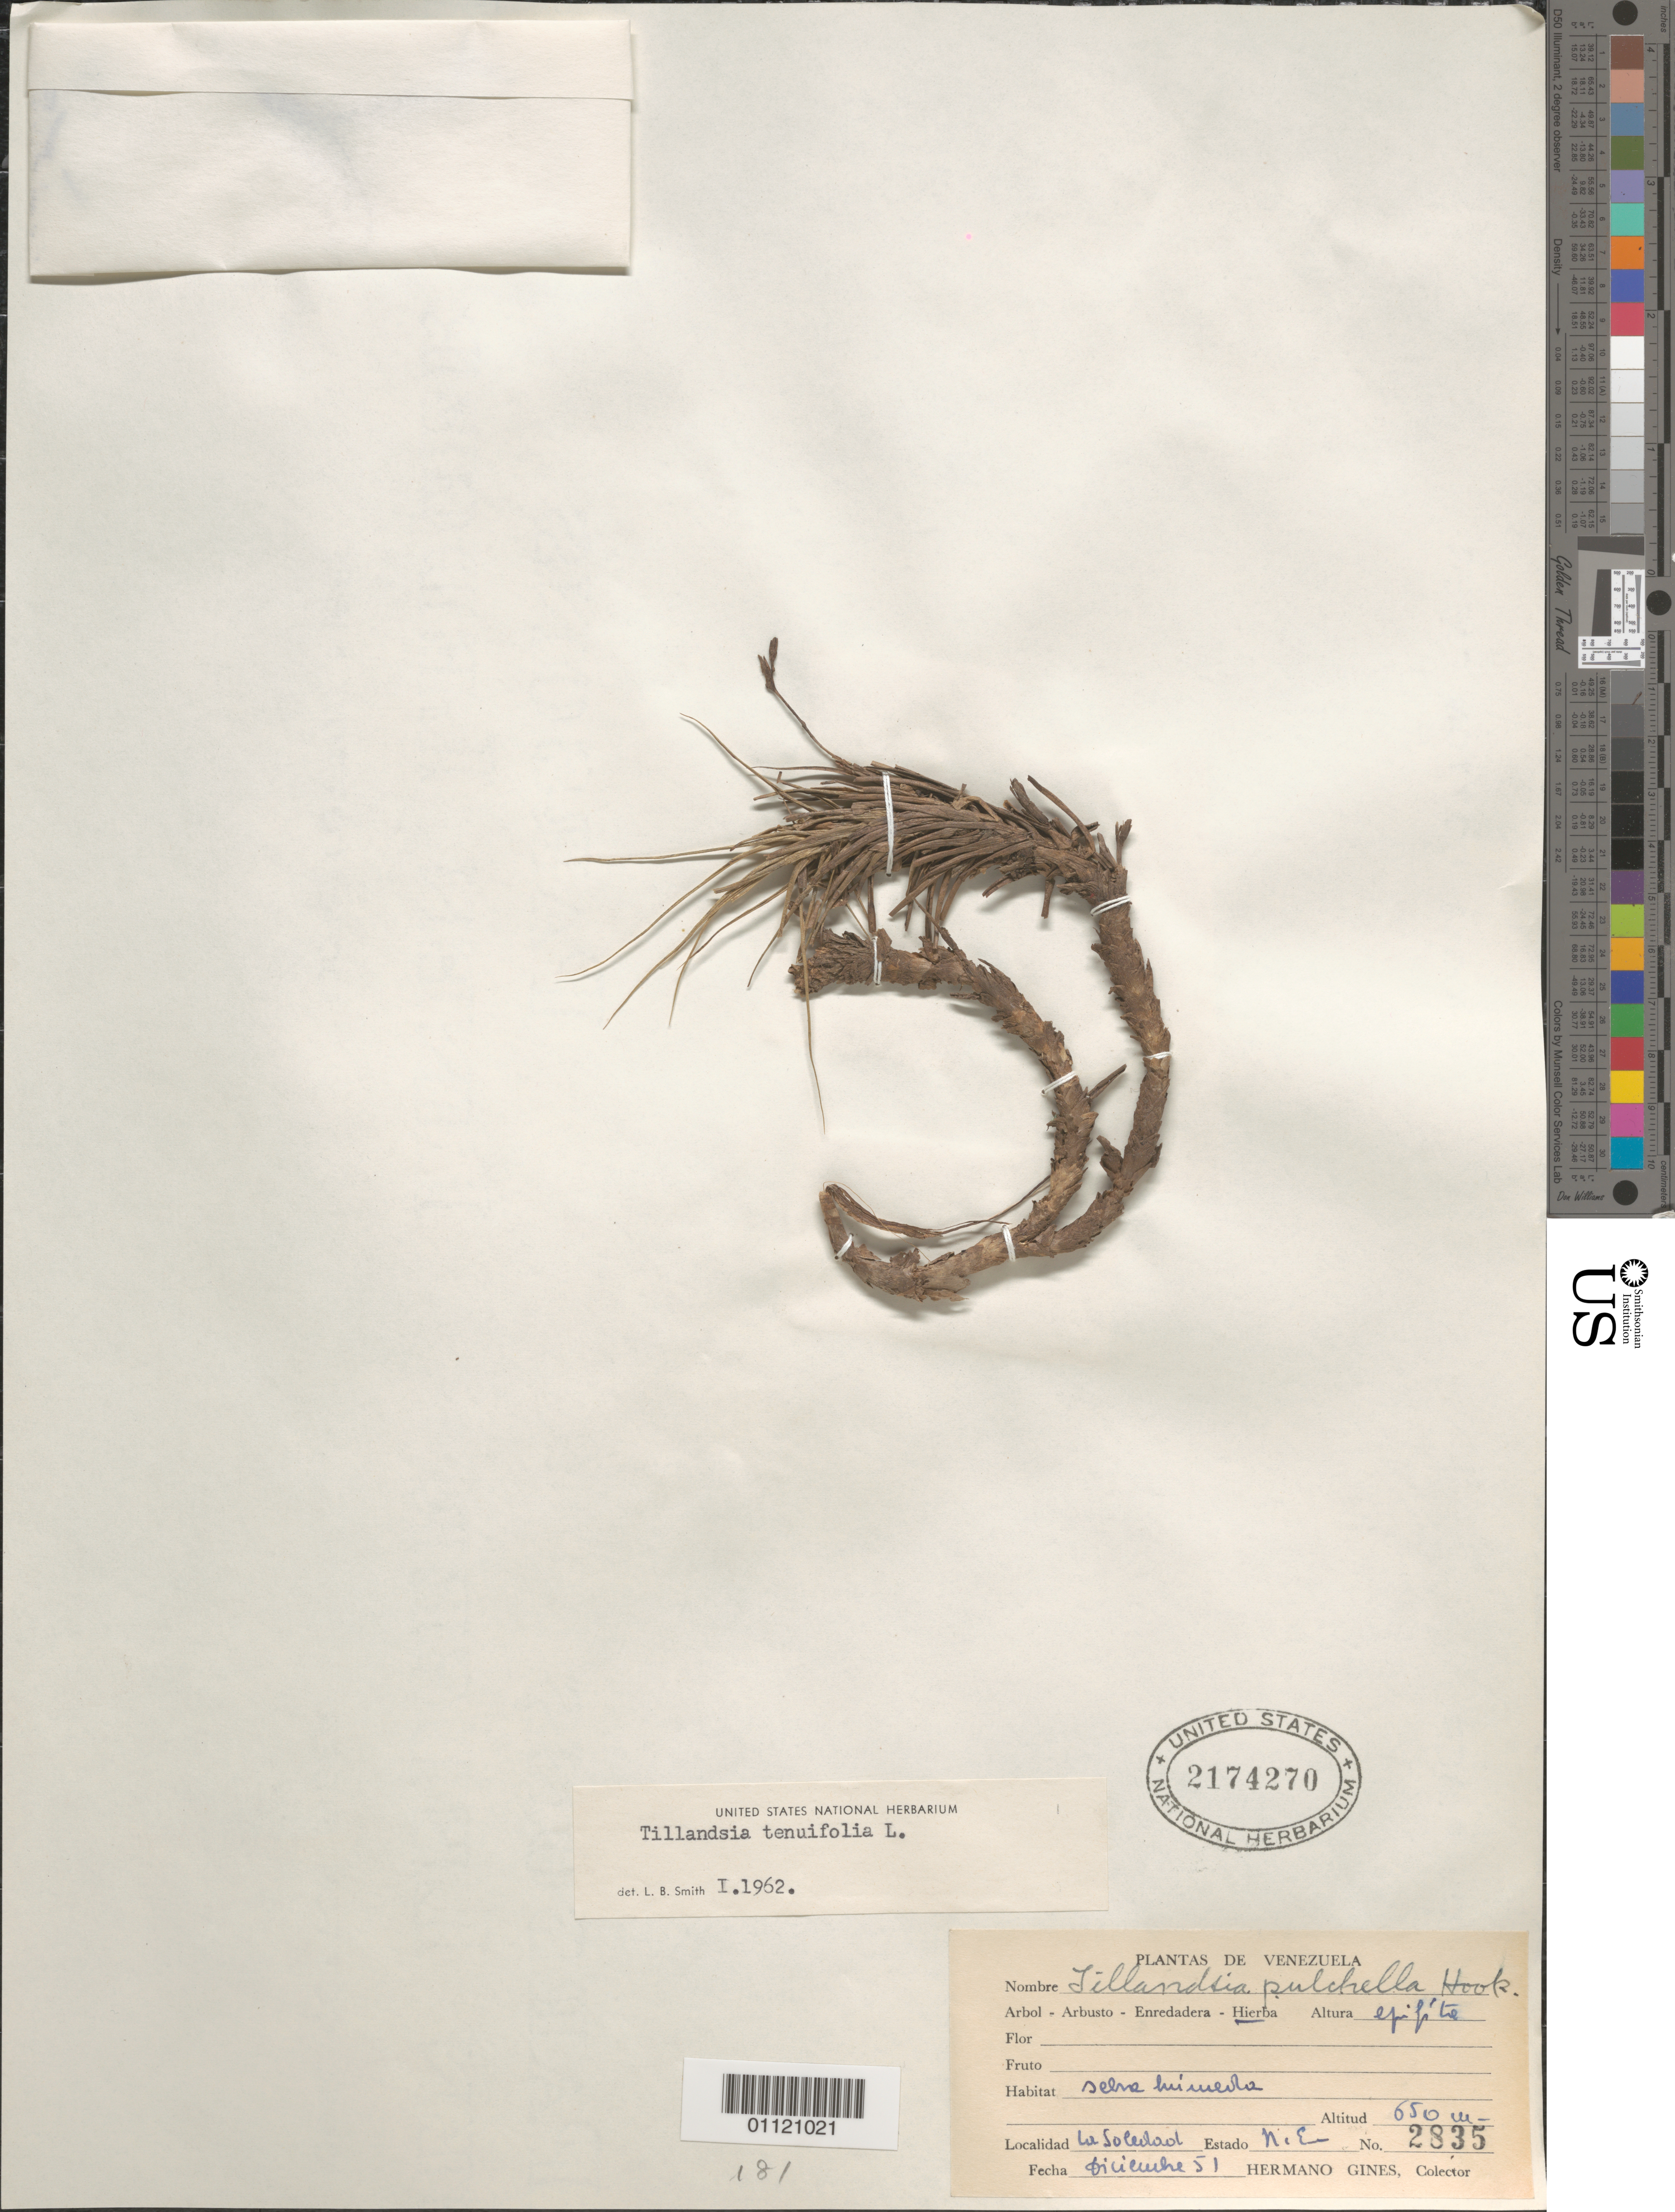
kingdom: Plantae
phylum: Tracheophyta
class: Liliopsida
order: Poales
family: Bromeliaceae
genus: Tillandsia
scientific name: Tillandsia tenuifolia var. tenuifolia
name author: L.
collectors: Bro. Gines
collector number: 2835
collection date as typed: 01 Dec 1951 to 31 Dec 1951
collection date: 1951-12-01/1951-12-31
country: Venezuela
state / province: Nueva Esparta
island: Margarita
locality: La Soledad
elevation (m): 650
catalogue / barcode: US 2174270